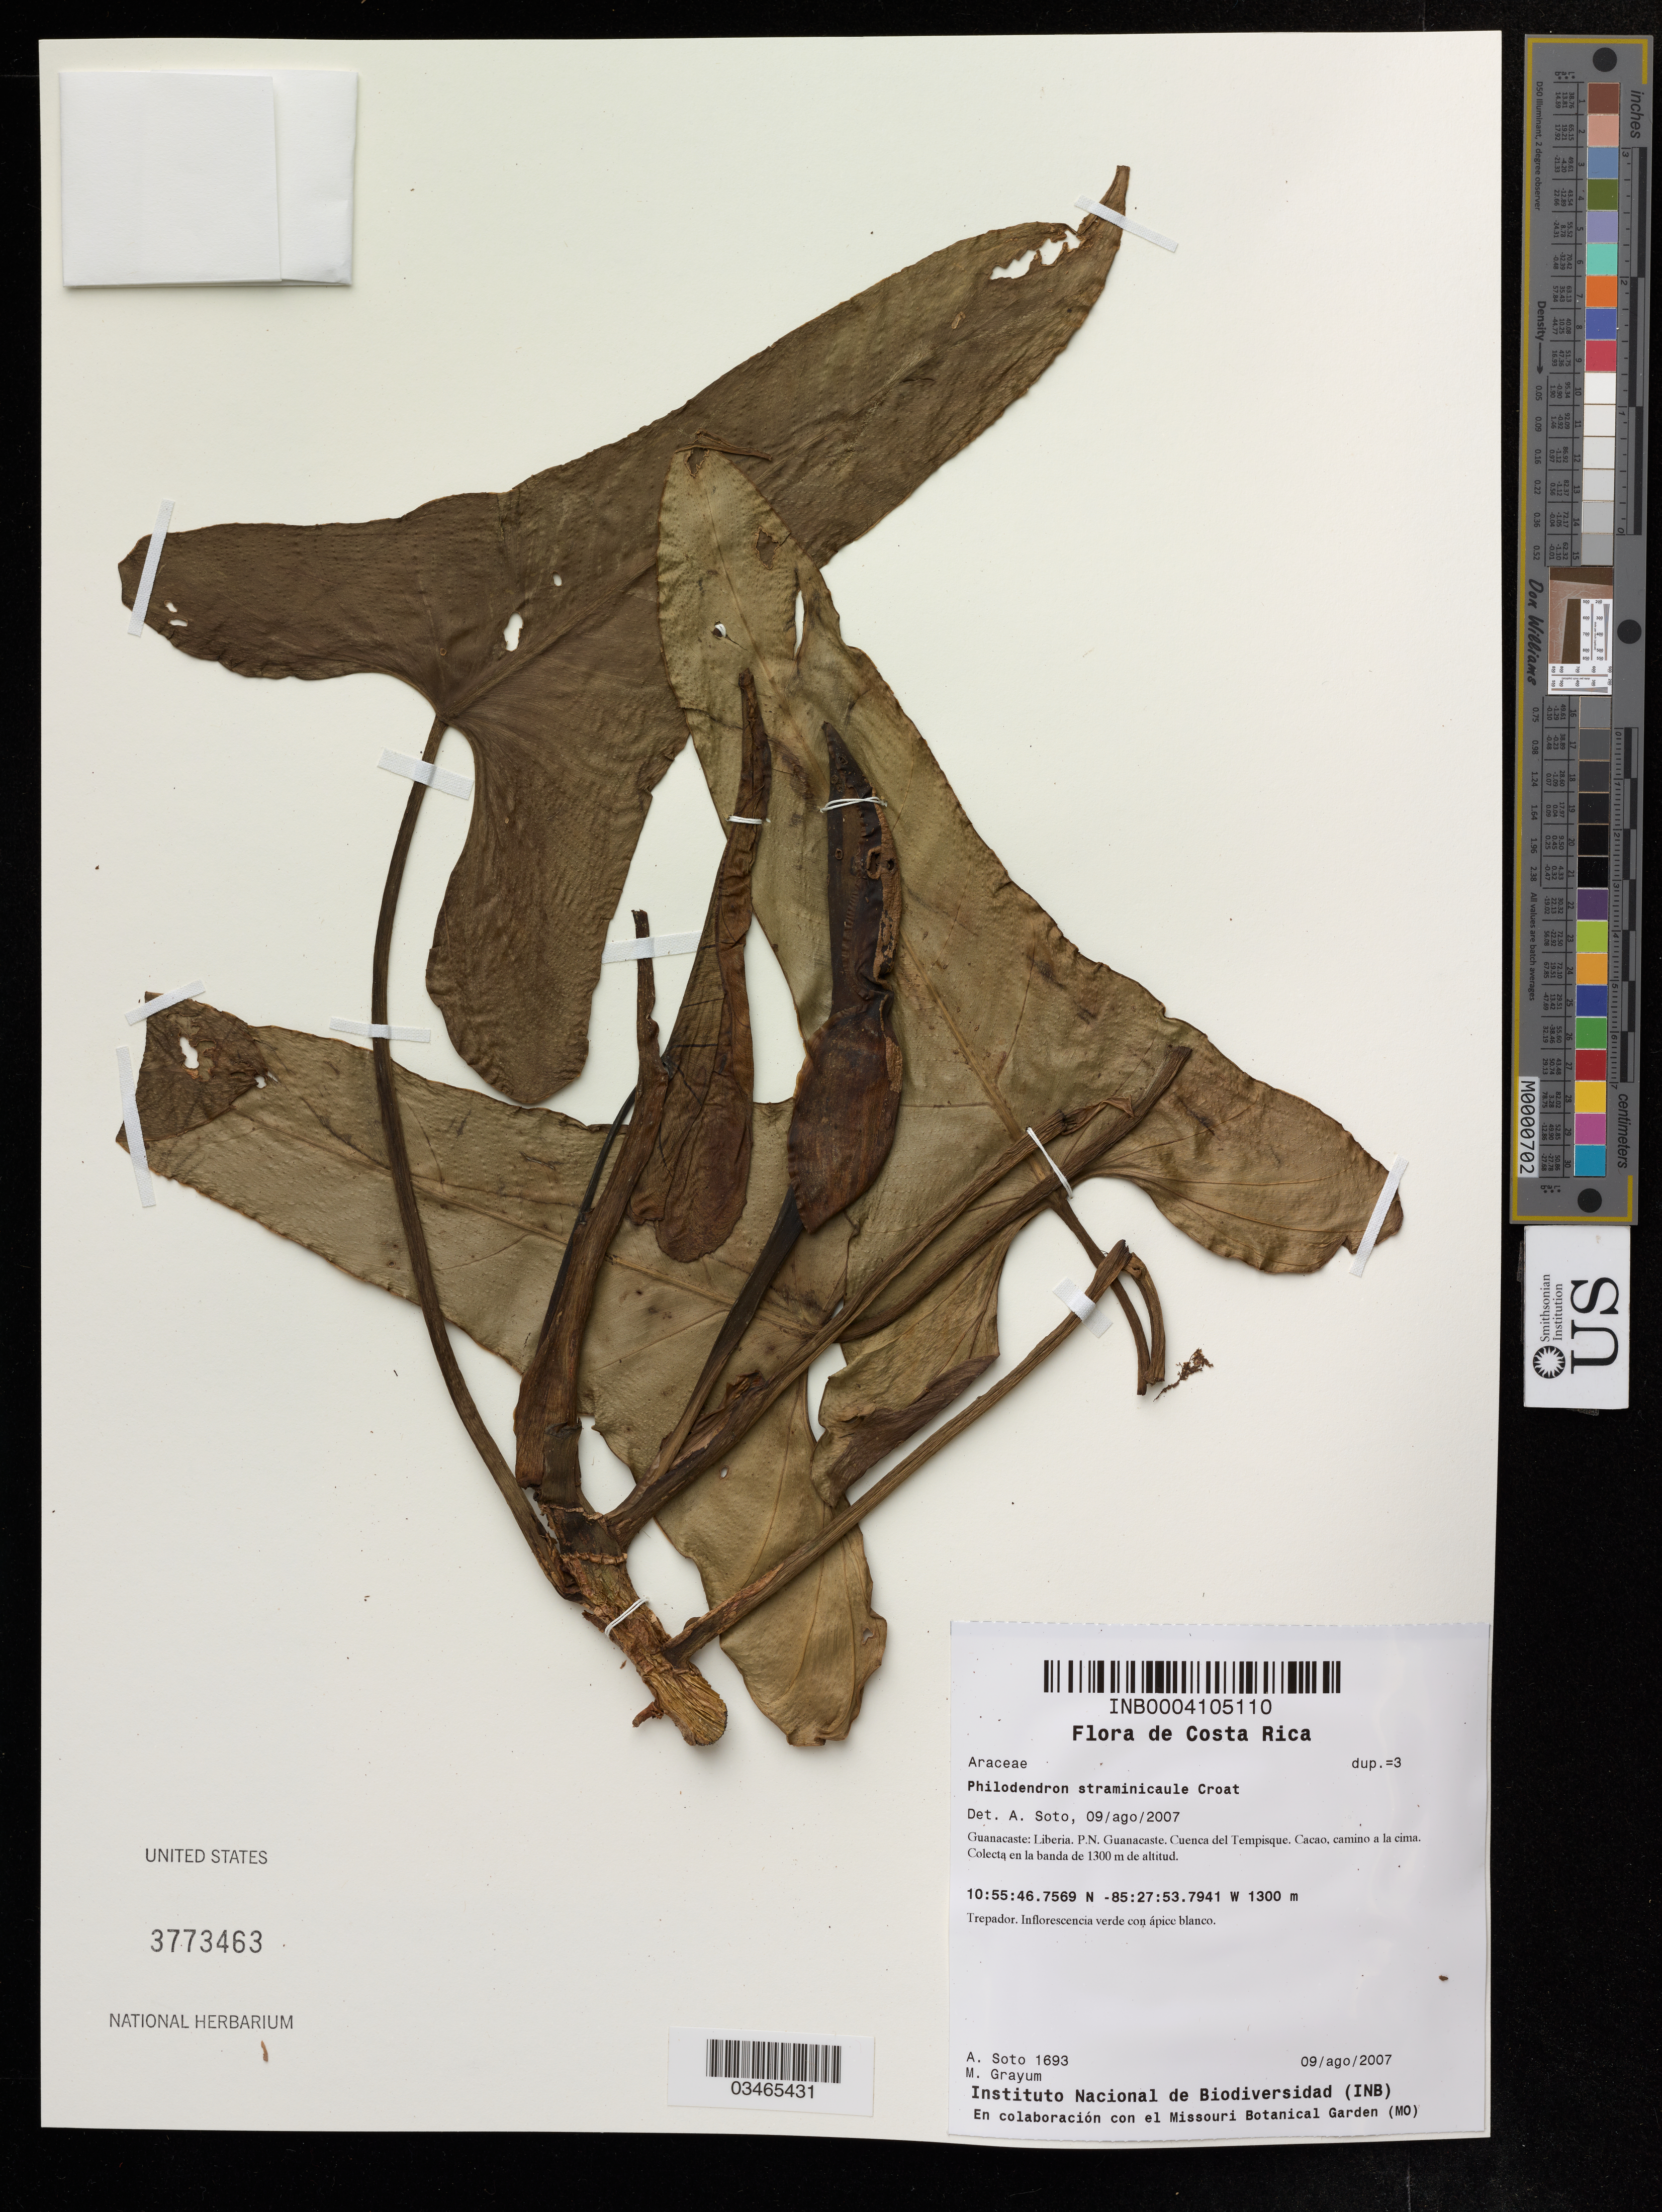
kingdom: Plantae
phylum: Tracheophyta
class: Liliopsida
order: Alismatales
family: Araceae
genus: Philodendron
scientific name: Philodendron straminicaule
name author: Croat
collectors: A. Soto & M. H. Grayum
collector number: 1693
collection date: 2007-08-09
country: Costa Rica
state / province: Guanacaste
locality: Liberia, P.N. Guanacaste.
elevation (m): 1300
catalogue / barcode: US 3773463